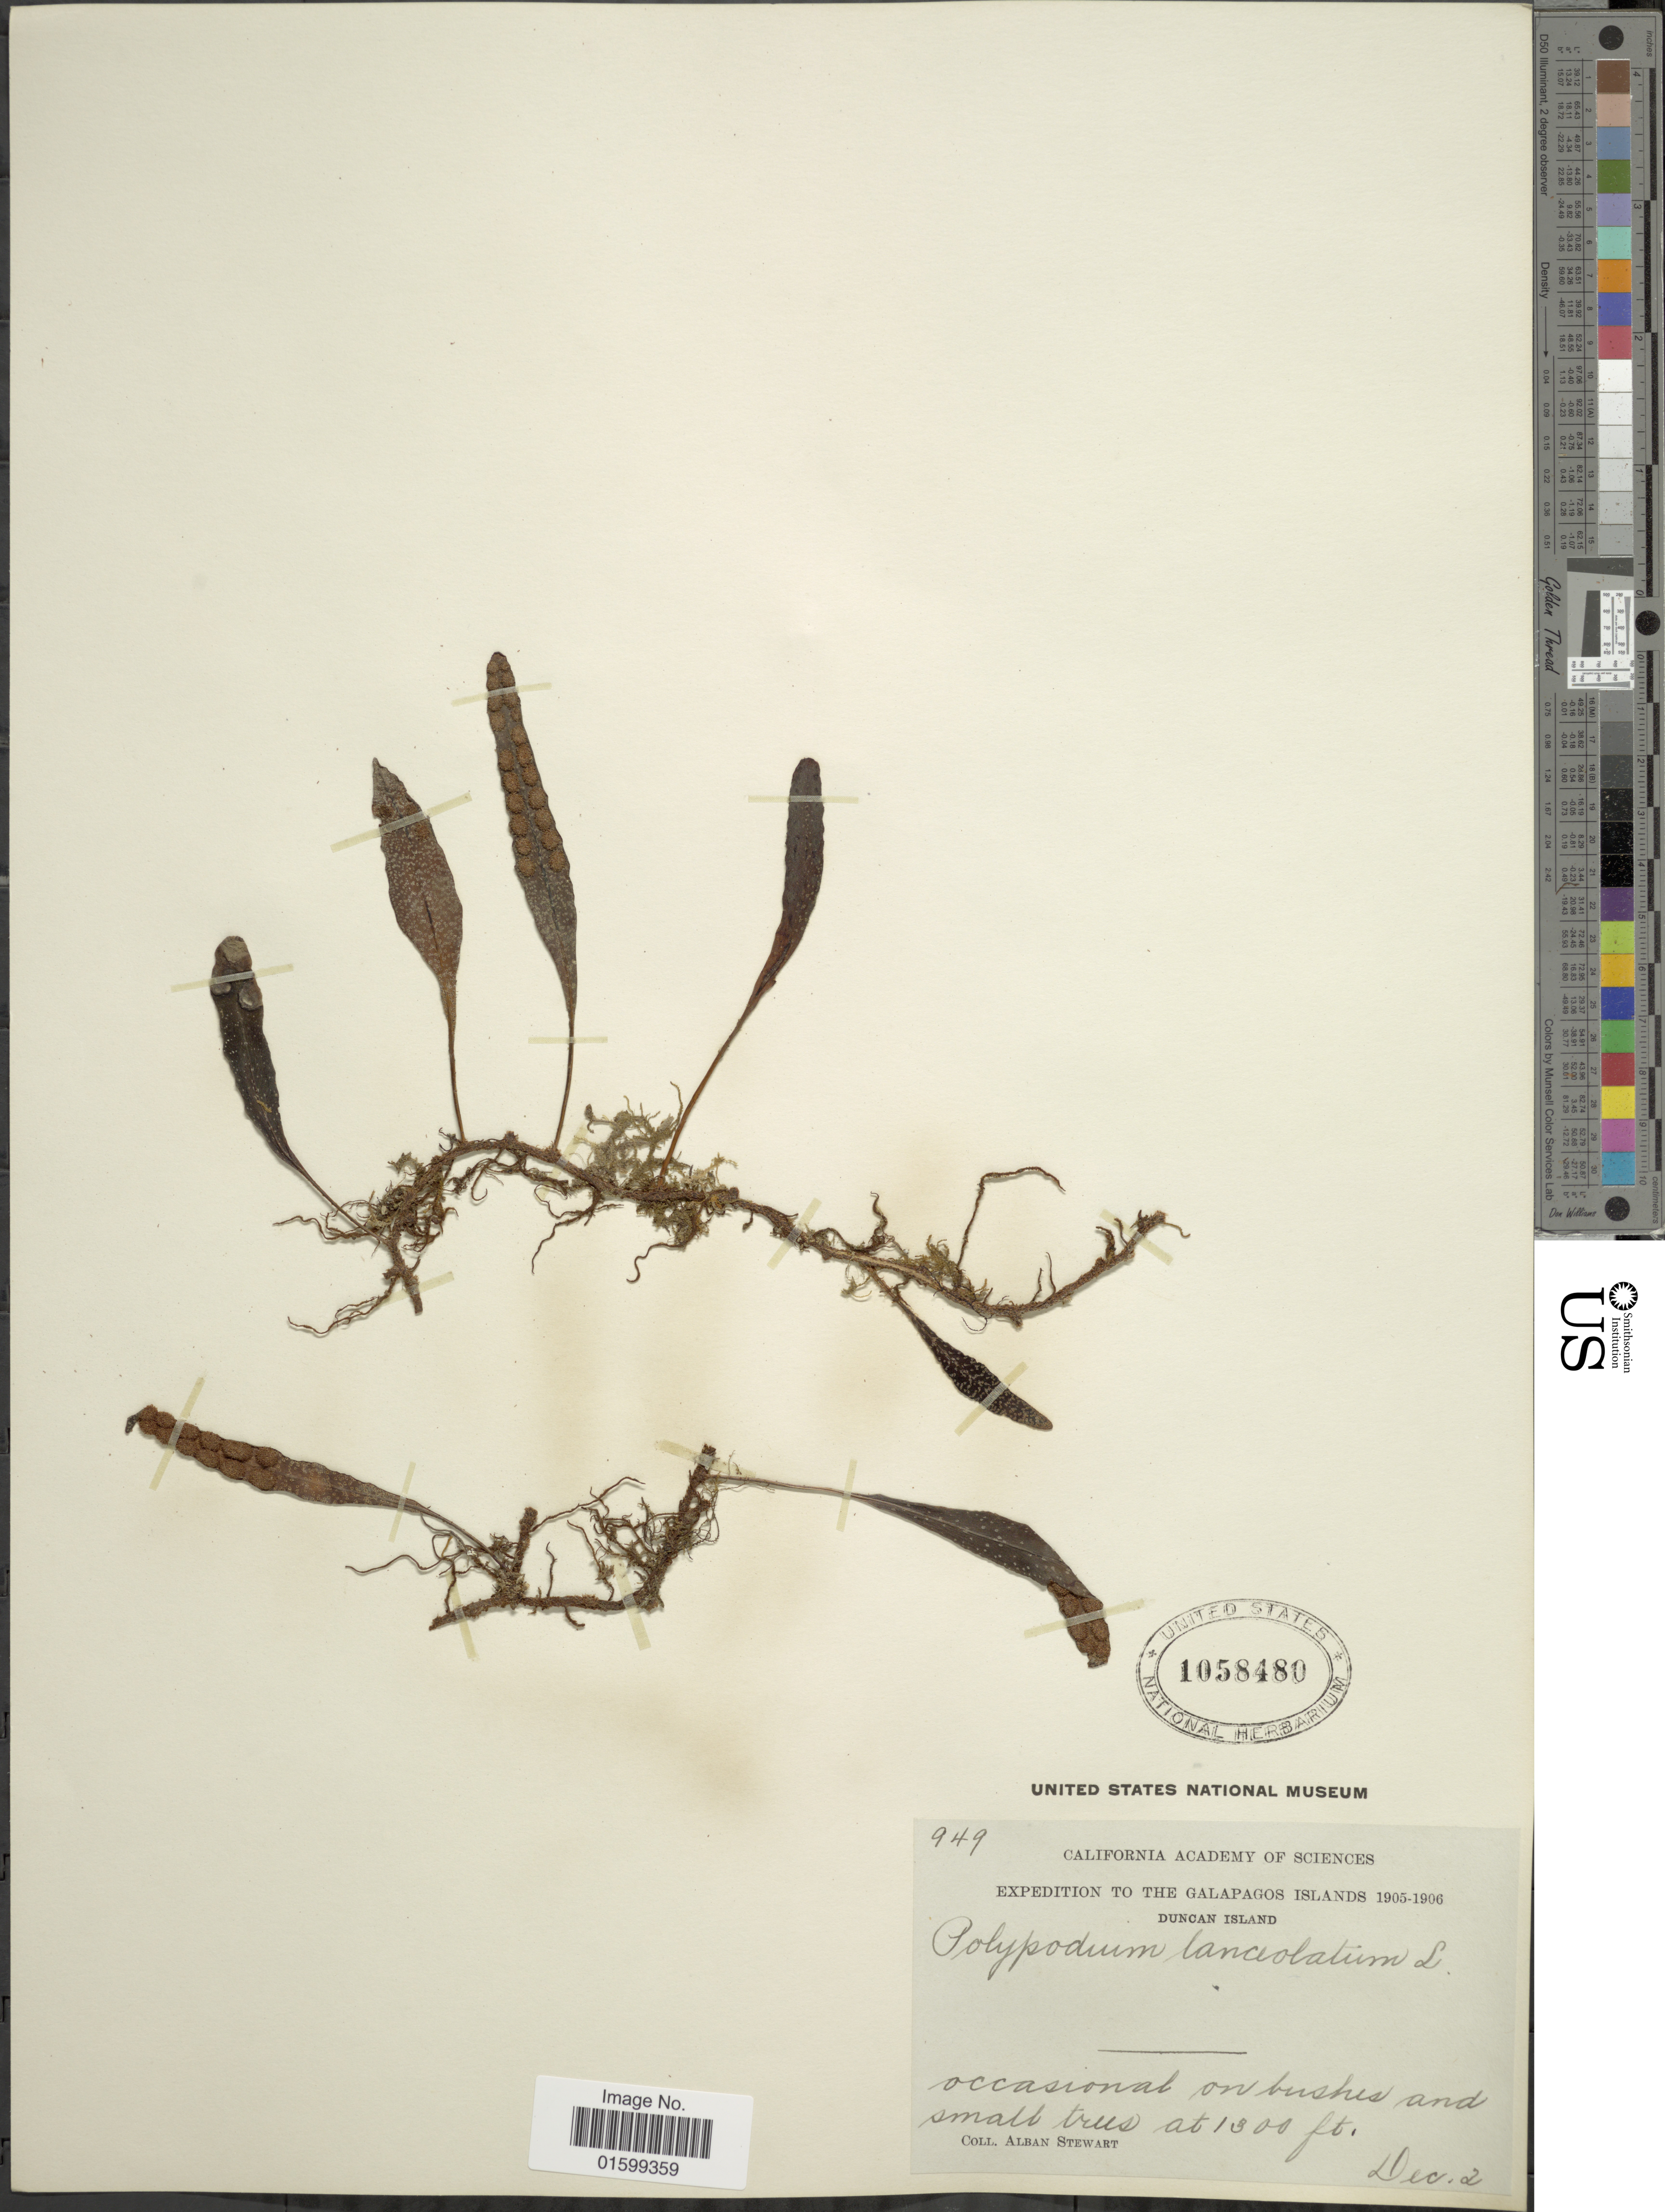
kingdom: Plantae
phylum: Tracheophyta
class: Polypodiopsida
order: Polypodiales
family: Polypodiaceae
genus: Pleopeltis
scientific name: Pleopeltis macrocarpa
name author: (Bory ex Willd.) Kaulf.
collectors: A. Stewart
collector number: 949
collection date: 1905-12-02/1906-12-02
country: Ecuador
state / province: Colón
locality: Galapagos Islands, Duncan Island, occasional on bushes and small trees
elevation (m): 396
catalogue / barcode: US 1058480